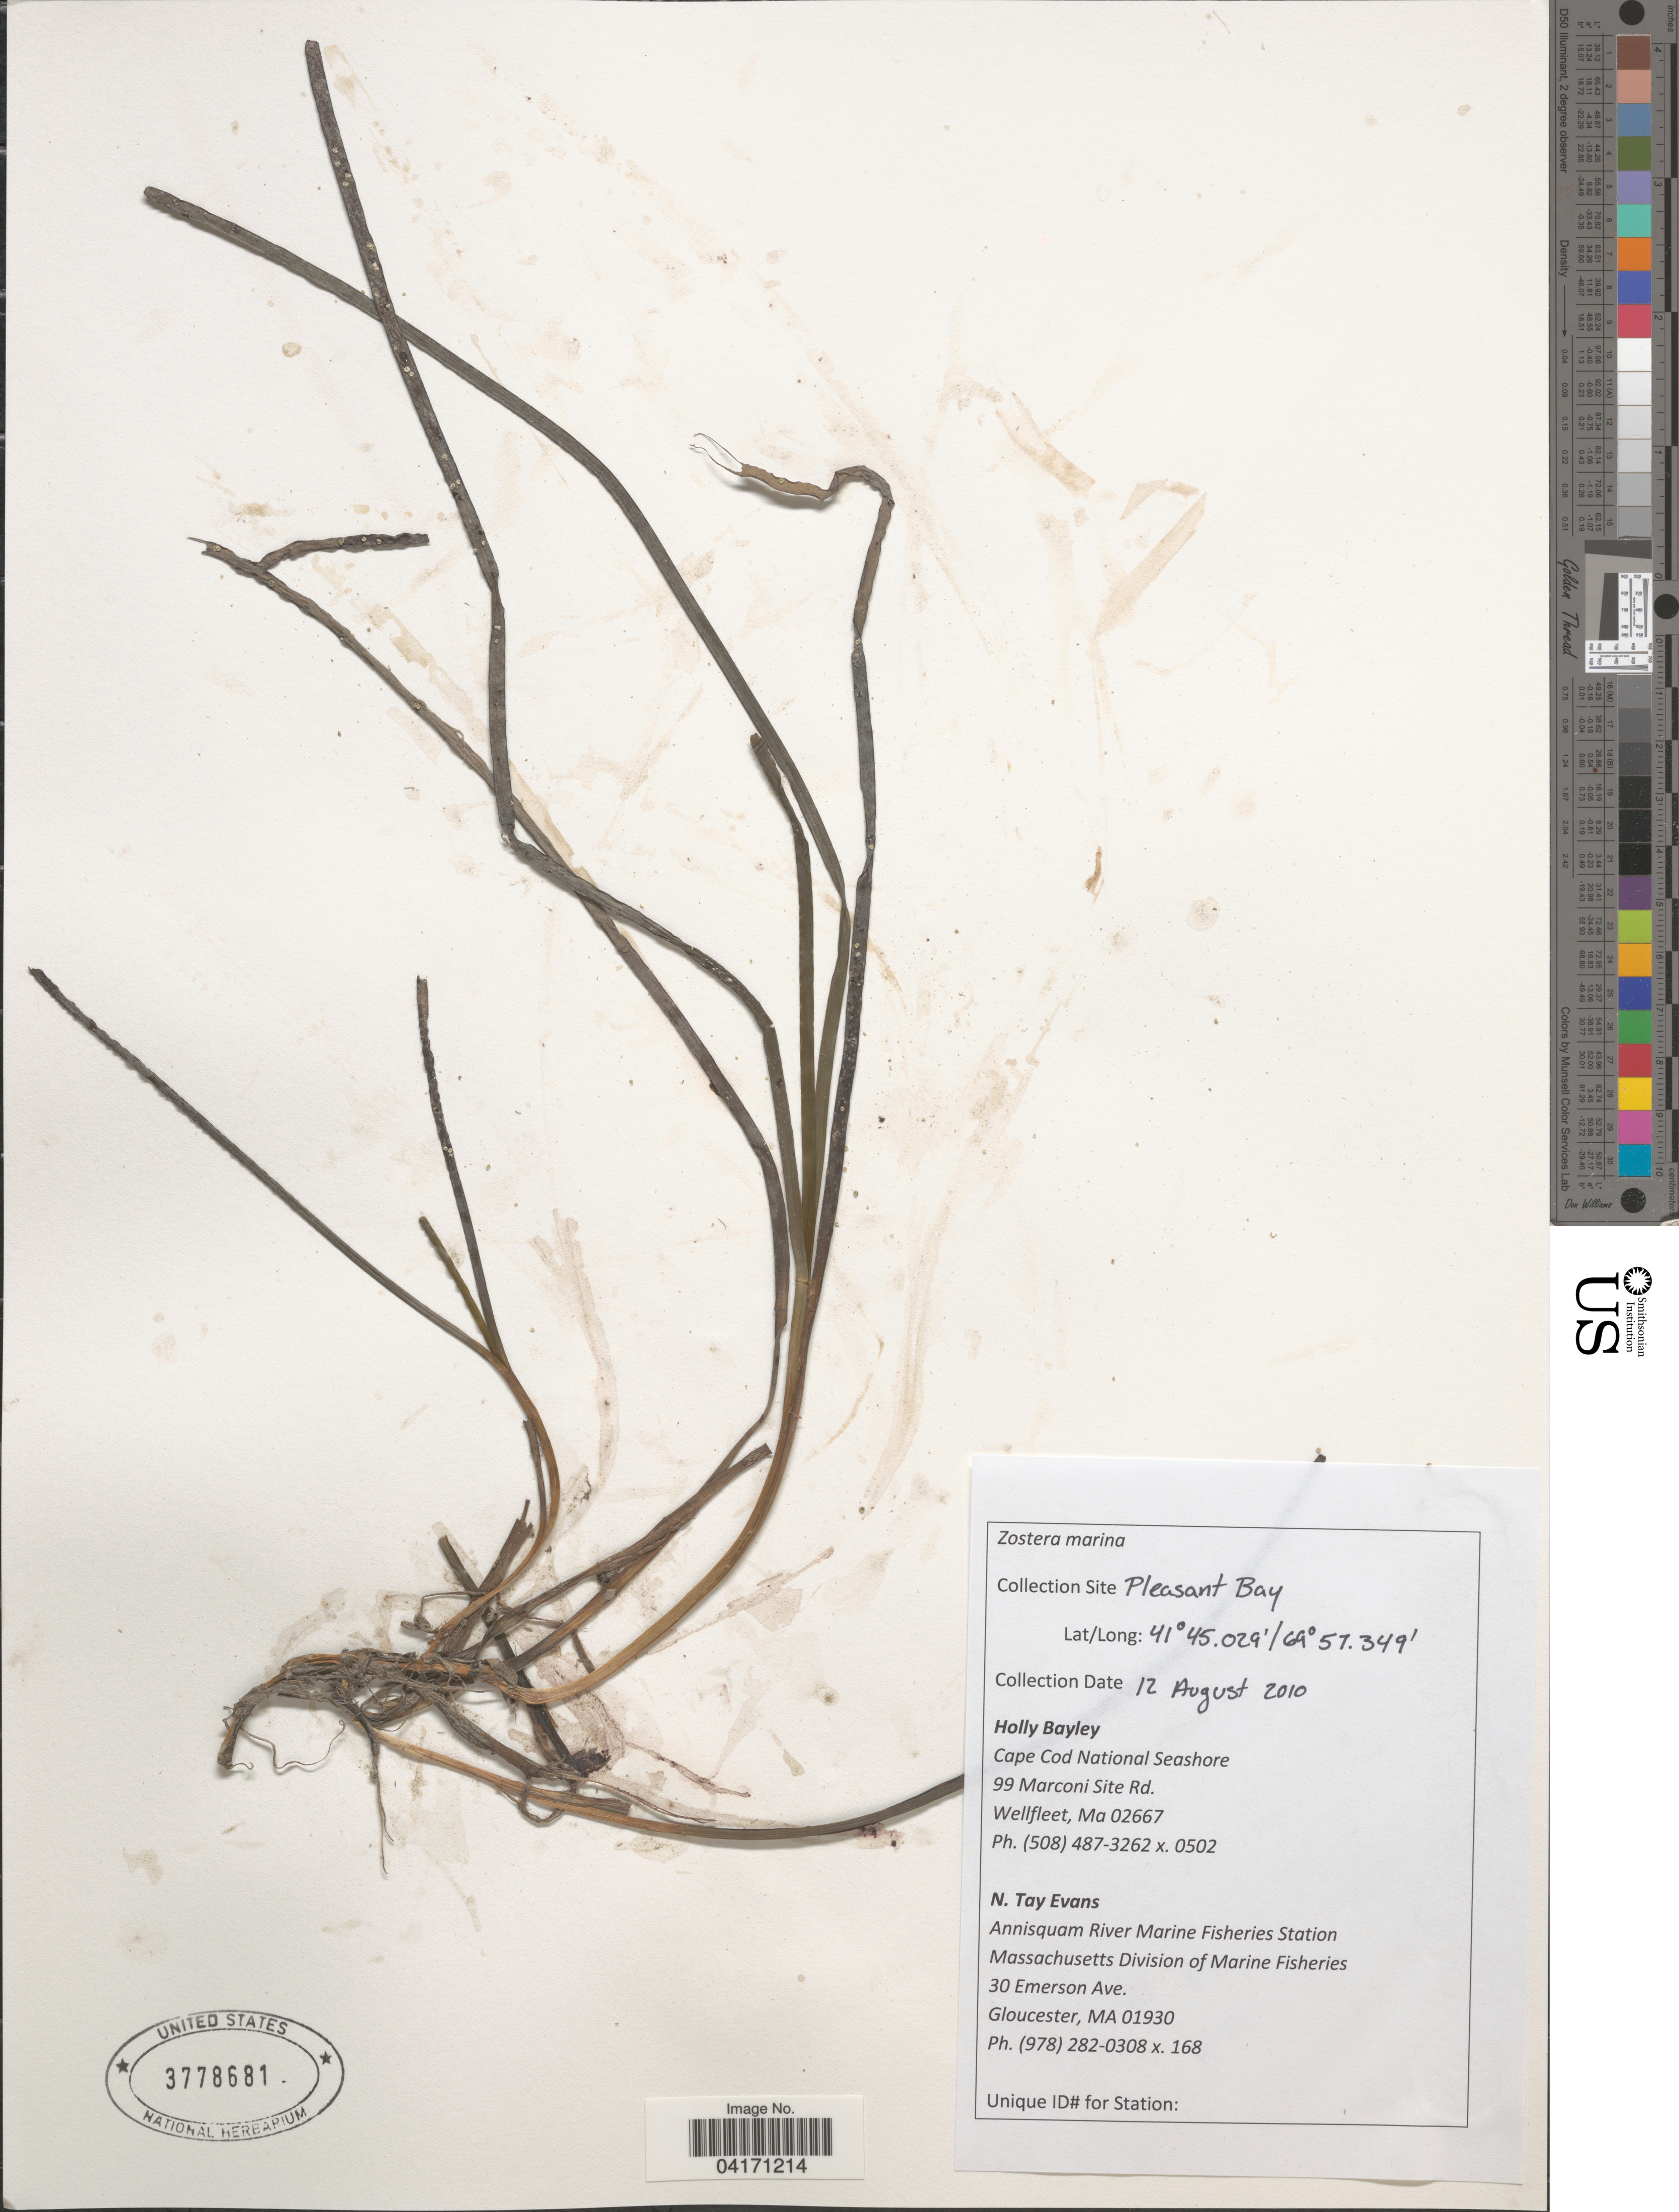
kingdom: Plantae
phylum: Tracheophyta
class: Liliopsida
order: Alismatales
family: Zosteraceae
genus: Zostera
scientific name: Zostera marina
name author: L.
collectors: H. Bayley & N. Evans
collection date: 2010-08-12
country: United States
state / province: Massachusetts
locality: Pleasant Bay.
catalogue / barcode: US 3778681